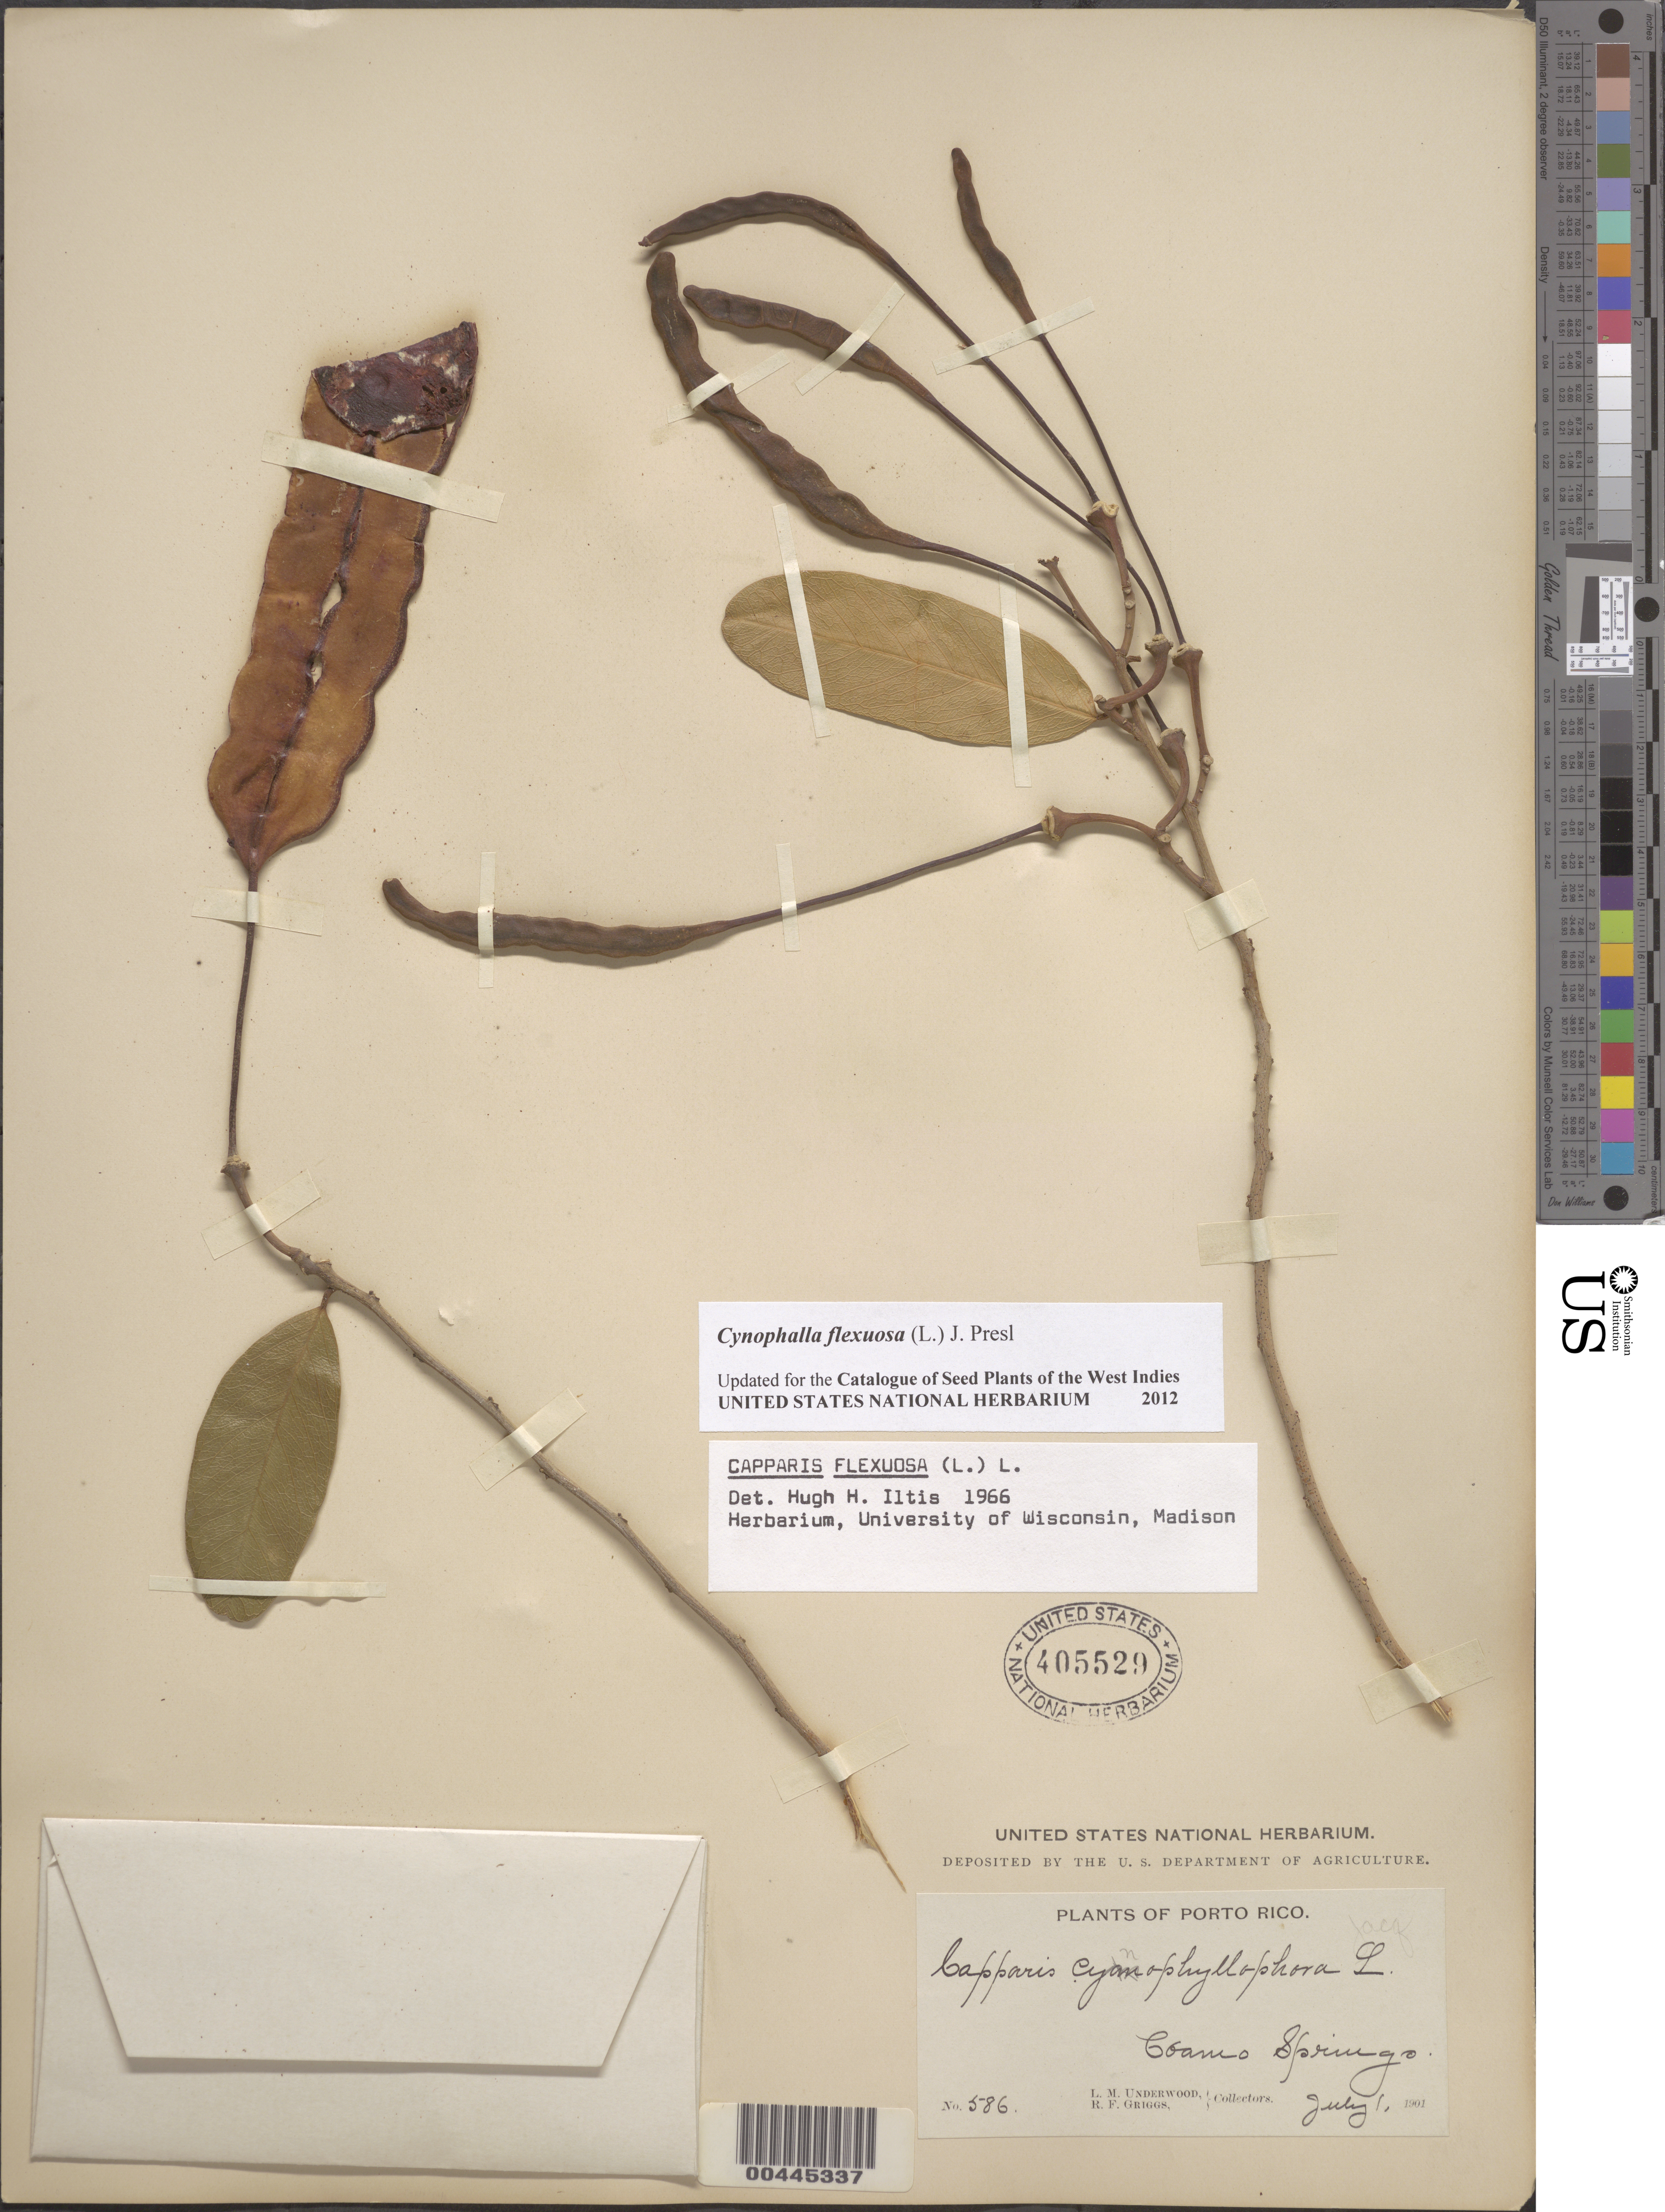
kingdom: Plantae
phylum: Tracheophyta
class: Magnoliopsida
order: Brassicales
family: Capparaceae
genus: Capparis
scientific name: Capparis flexuosa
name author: (L.) L.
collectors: L. M. Underwood & R. F. Griggs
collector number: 586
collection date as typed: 01 Jul 1901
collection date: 1901-07-01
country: Puerto Rico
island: Greater Antilles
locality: Coamo Springs.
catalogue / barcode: US 405529